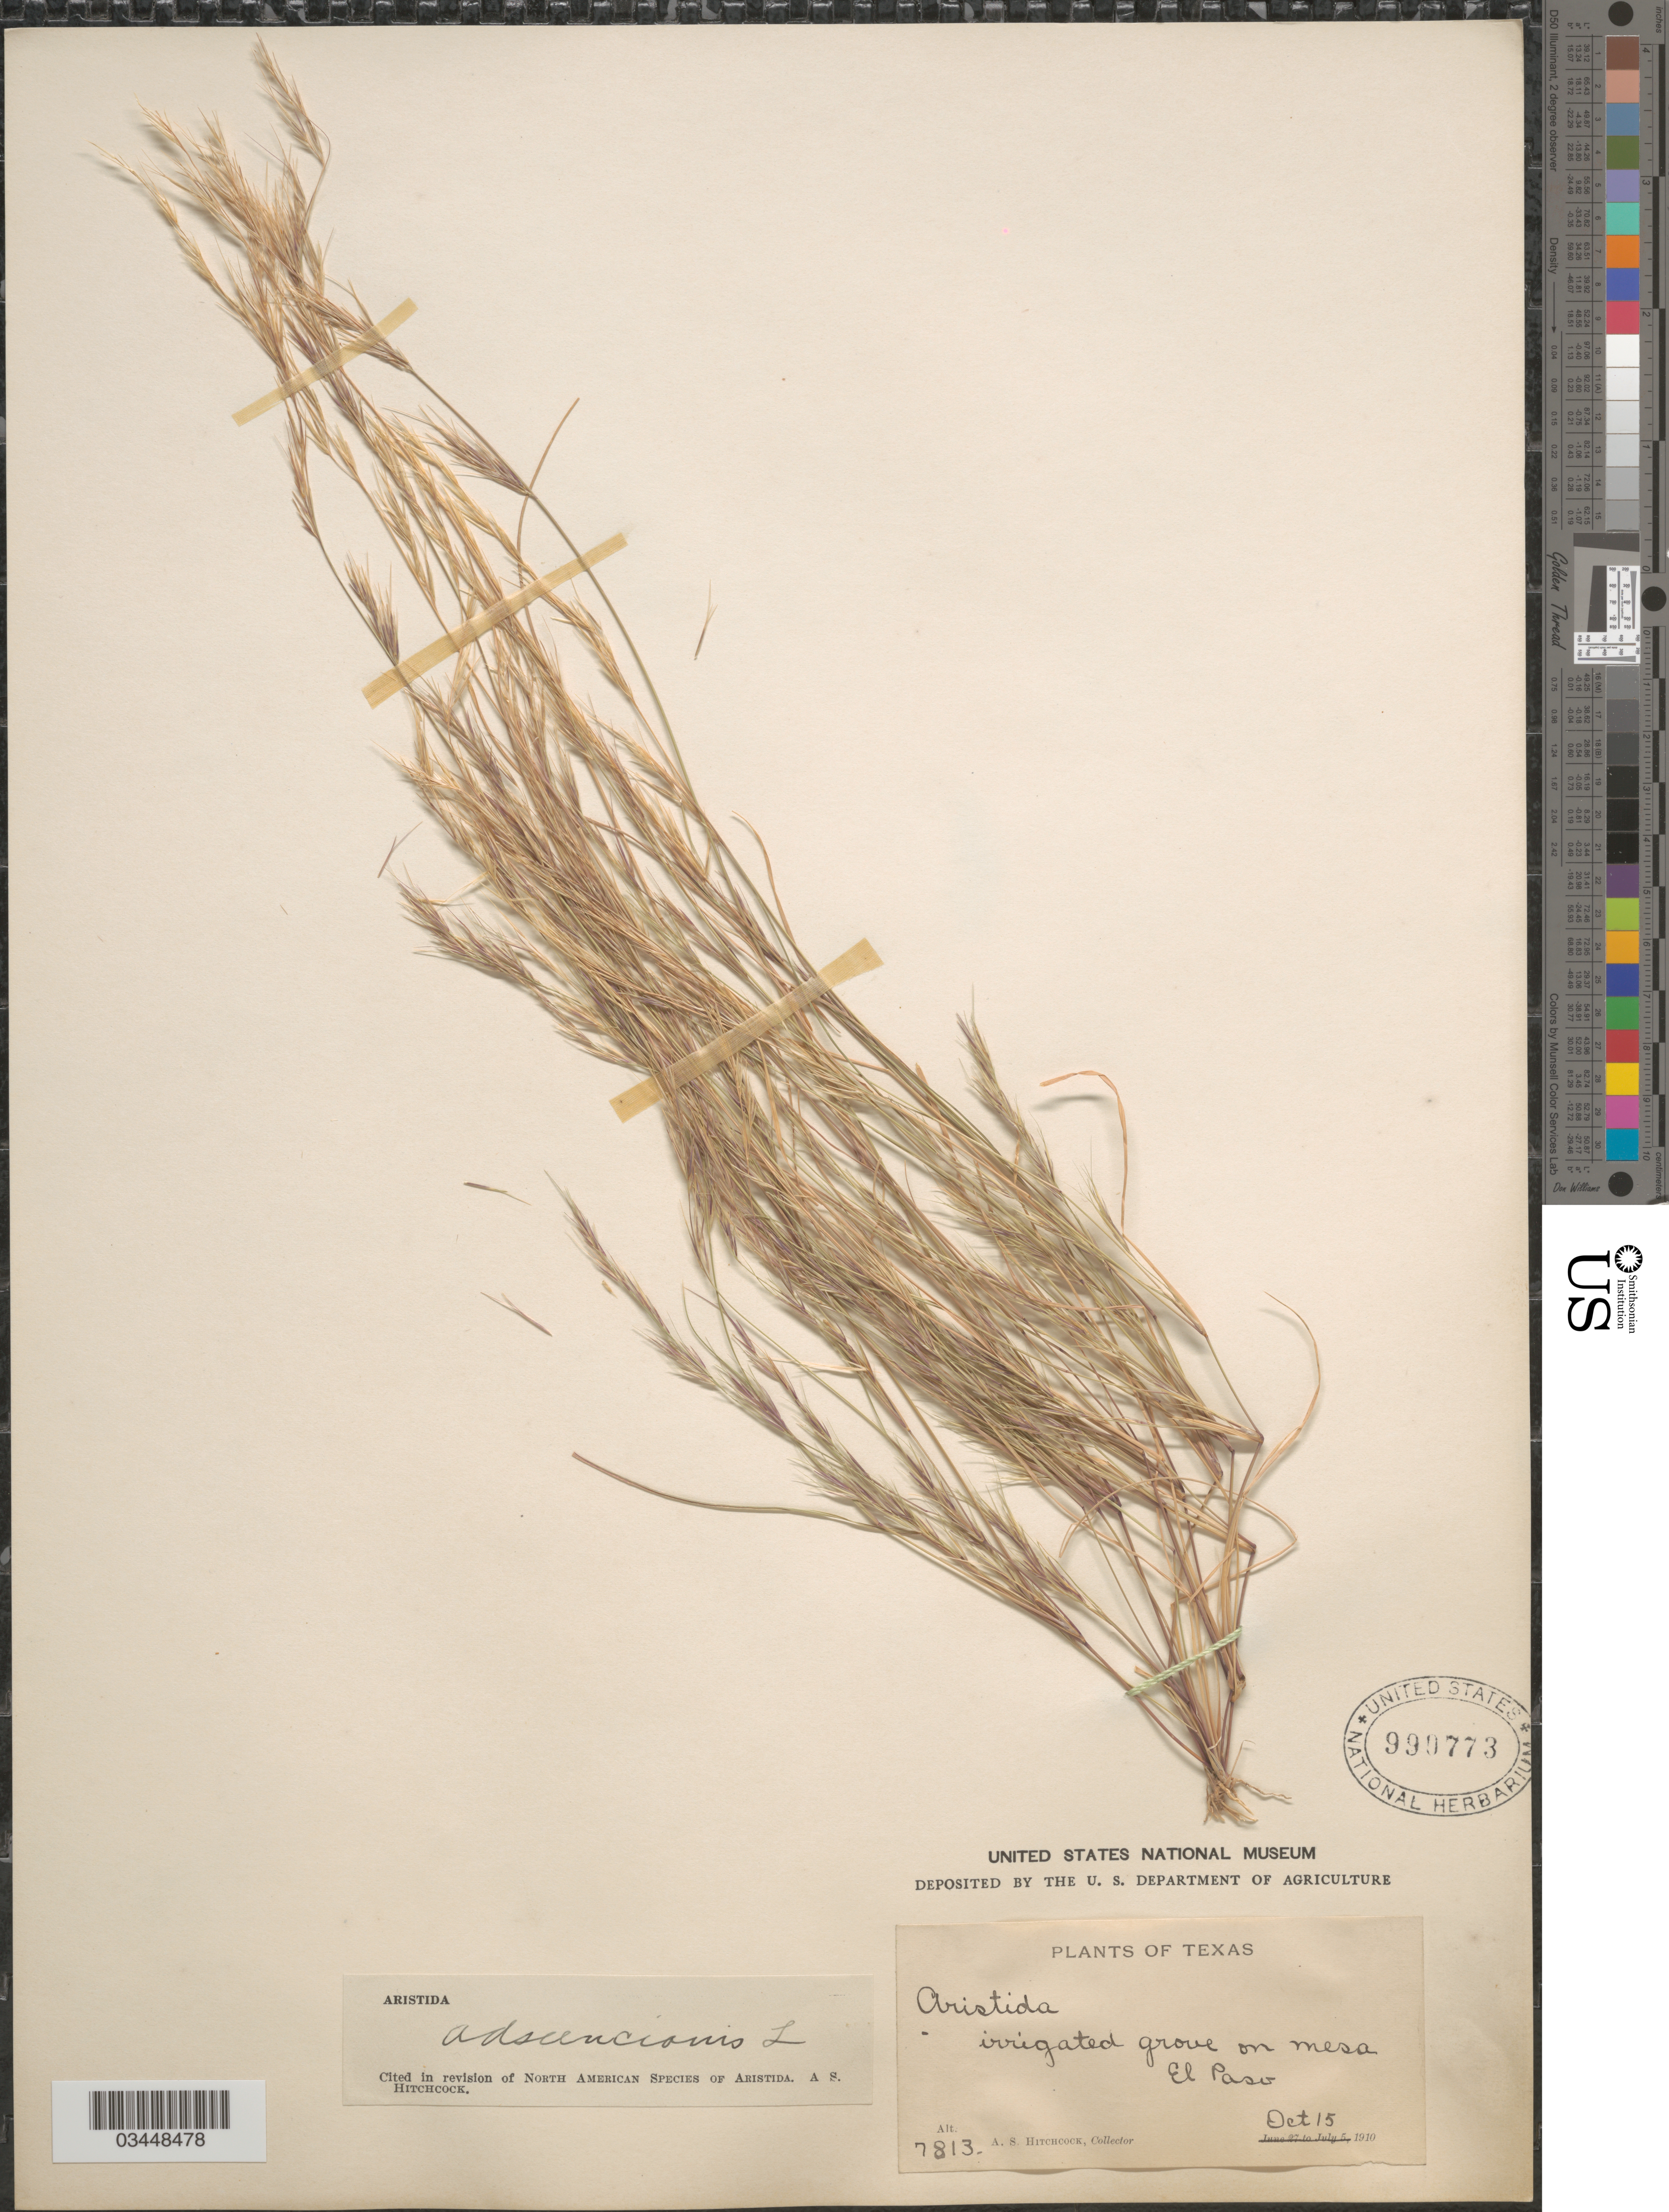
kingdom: Plantae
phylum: Tracheophyta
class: Liliopsida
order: Poales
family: Poaceae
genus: Aristida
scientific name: Aristida adscensionis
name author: L.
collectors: A. S. Hitchcock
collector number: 7813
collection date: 1910-10-15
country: United States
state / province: Texas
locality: Irrigated grove on mesa El Paso.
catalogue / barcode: US 990773